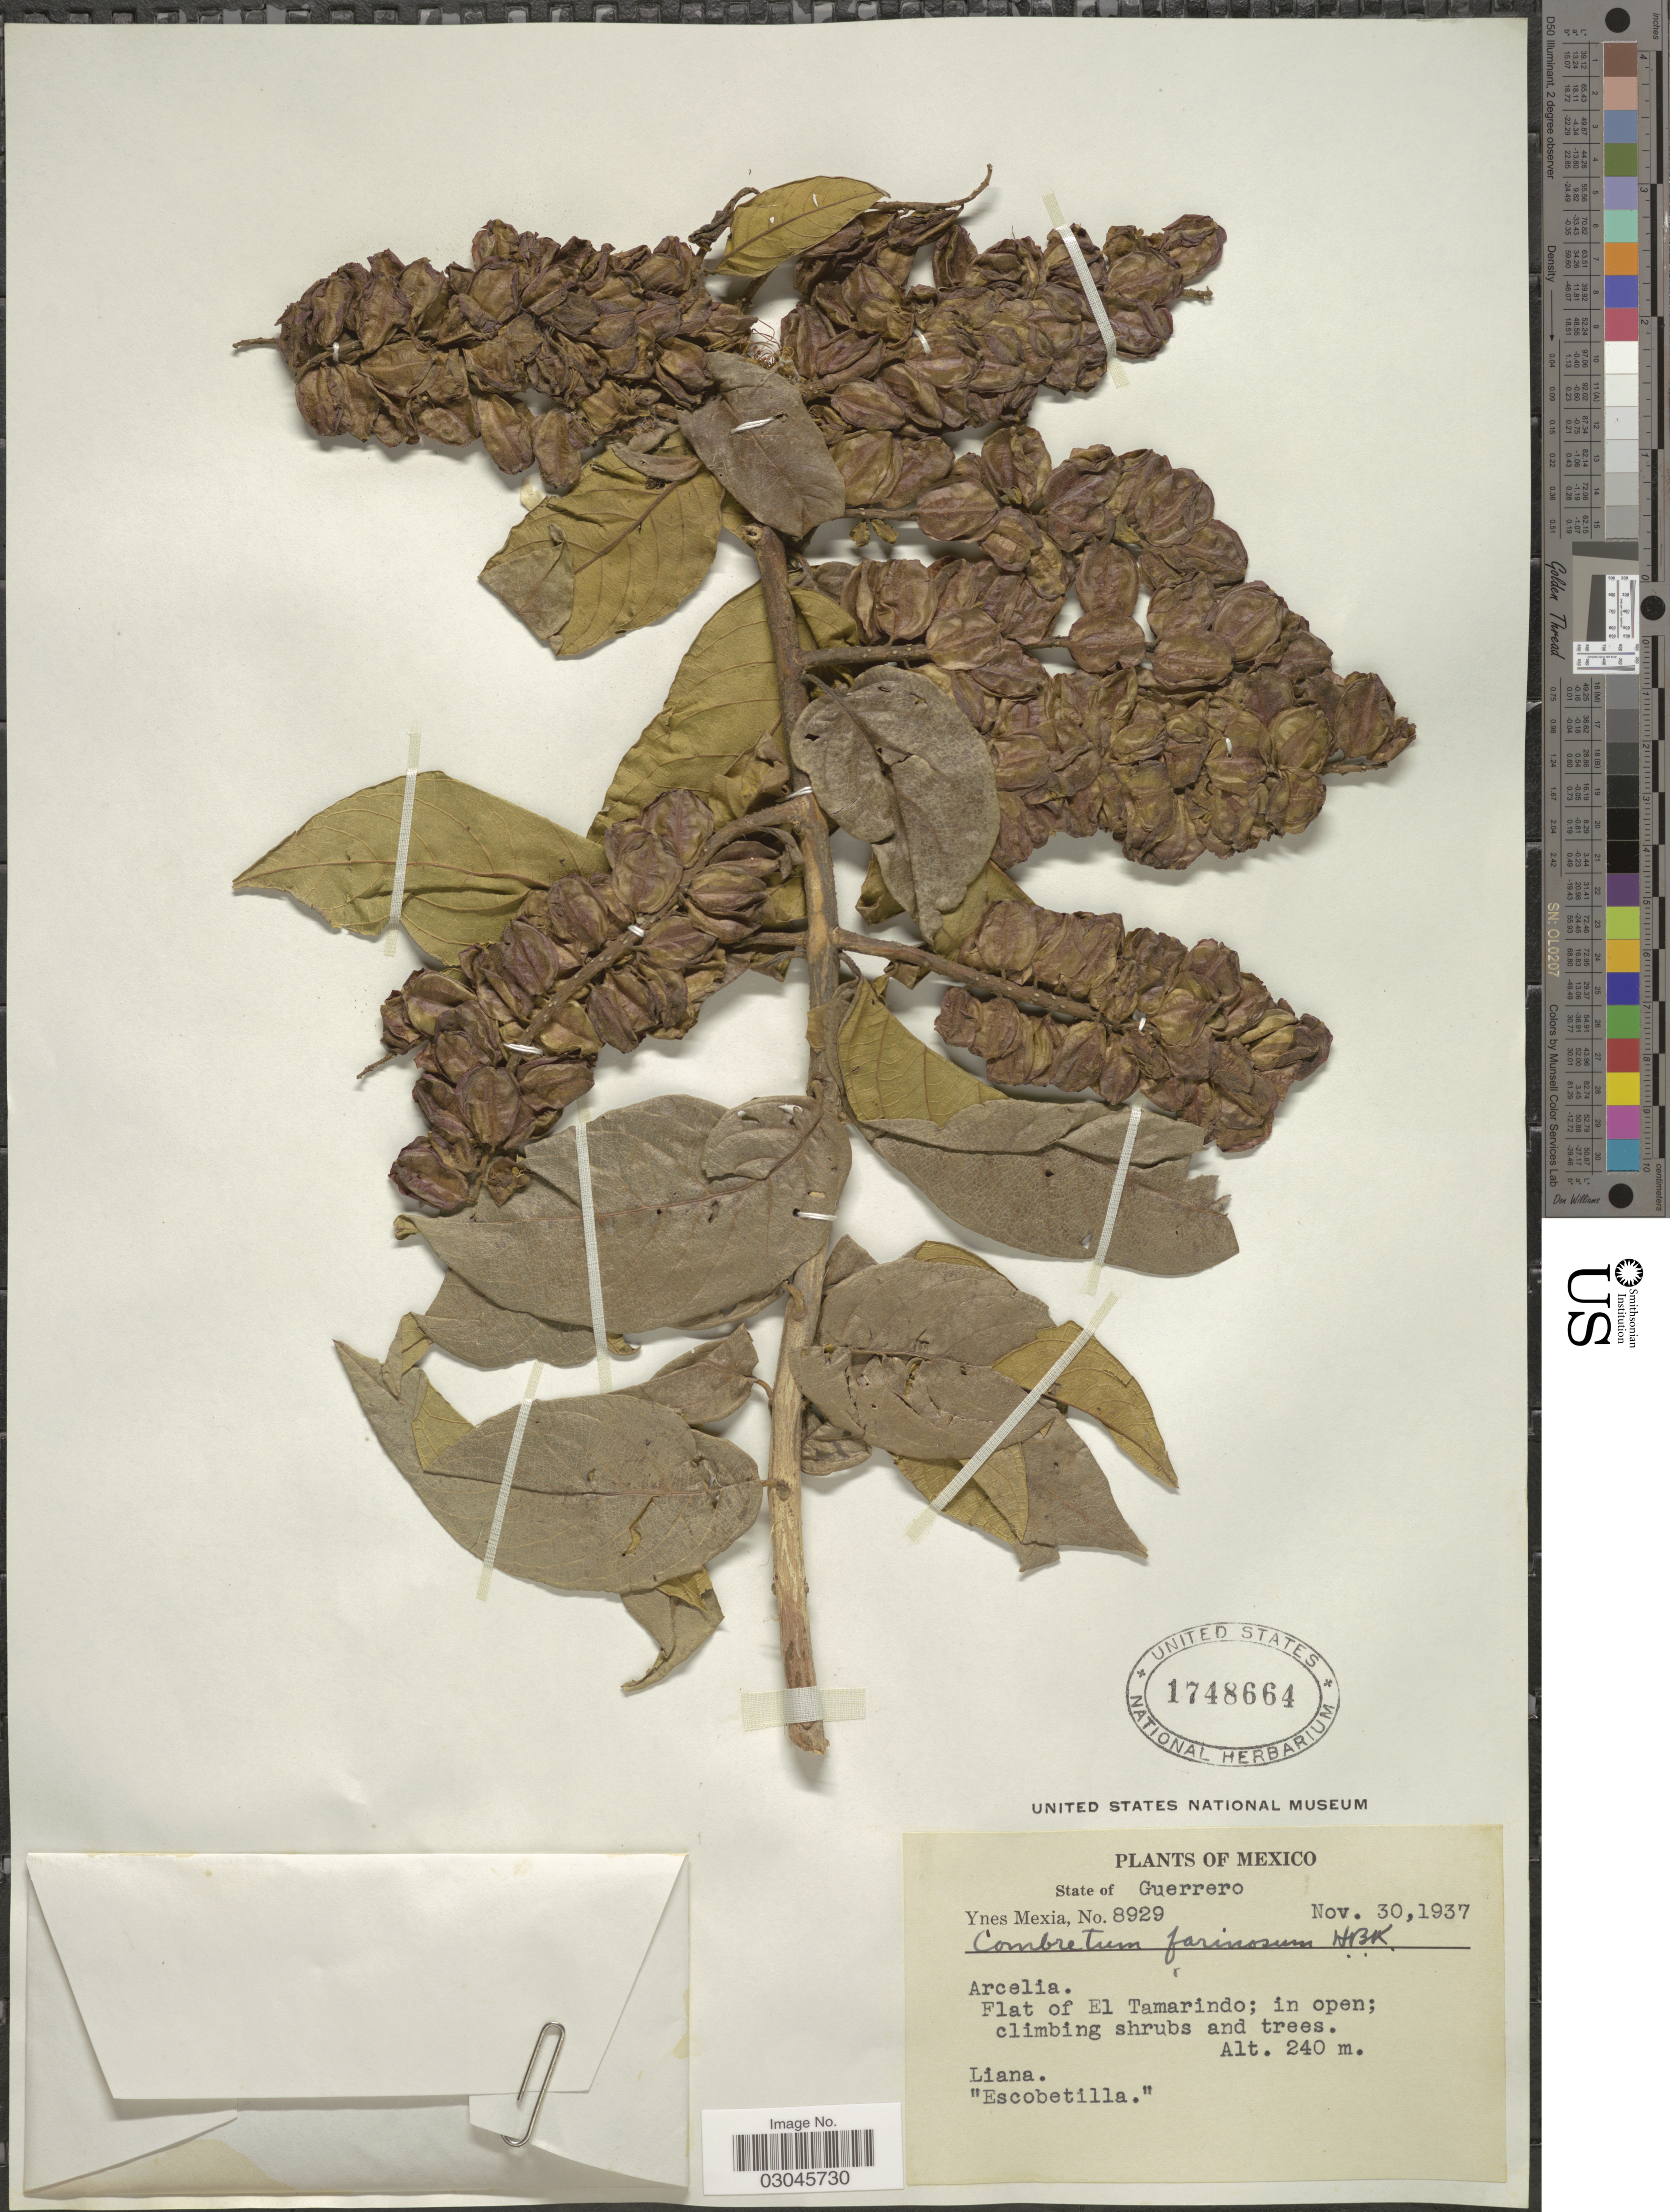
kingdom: Plantae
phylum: Tracheophyta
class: Magnoliopsida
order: Myrtales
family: Combretaceae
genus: Combretum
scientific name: Combretum fruticosum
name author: (Loefl.) Stuntz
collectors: Y. Mexia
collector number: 8929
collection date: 1937-11-30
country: Mexico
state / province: Guerrero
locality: Flat of El Tamarindo.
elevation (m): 240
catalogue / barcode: US 1748664